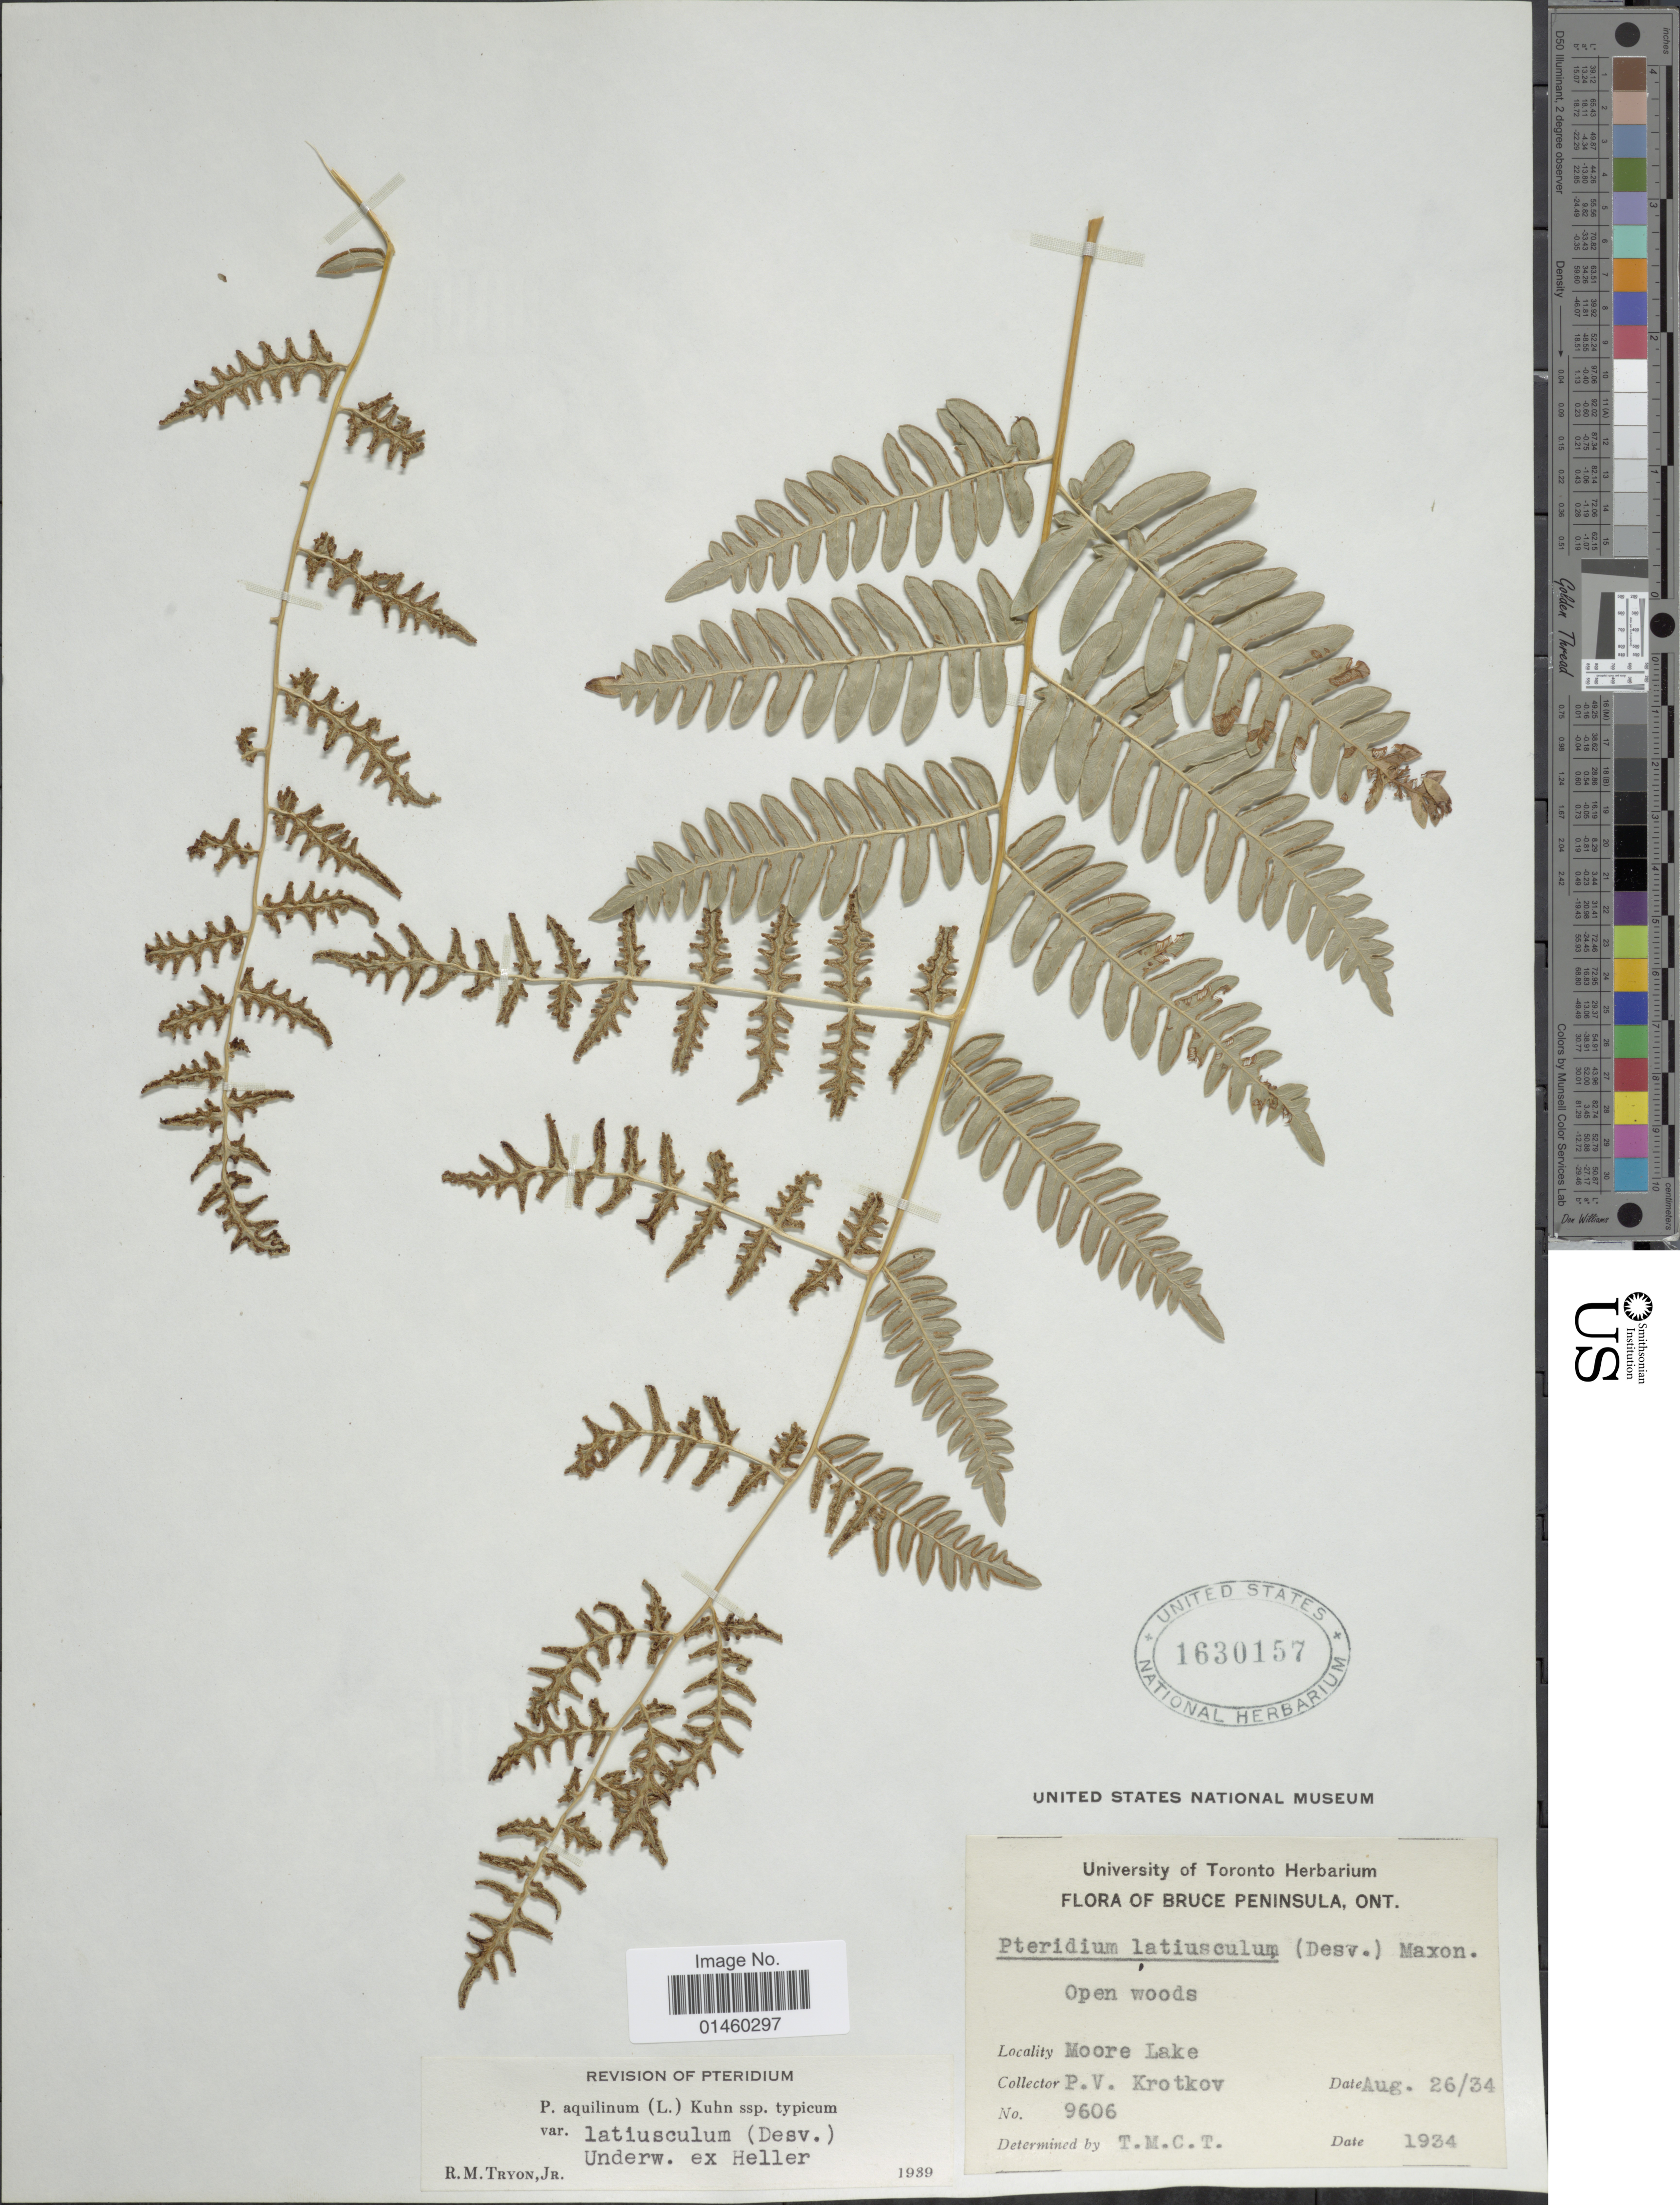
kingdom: Plantae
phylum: Tracheophyta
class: Polypodiopsida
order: Polypodiales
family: Dennstaedtiaceae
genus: Pteridium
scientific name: Pteridium aquilinum var. latiusculum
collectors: P. V. Krotkov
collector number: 9606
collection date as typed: Transcribed d/m/y: 26/8/34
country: Canada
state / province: Ontario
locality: Bruce Peninsula, Ont. Moore Lake.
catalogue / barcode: US 1639157